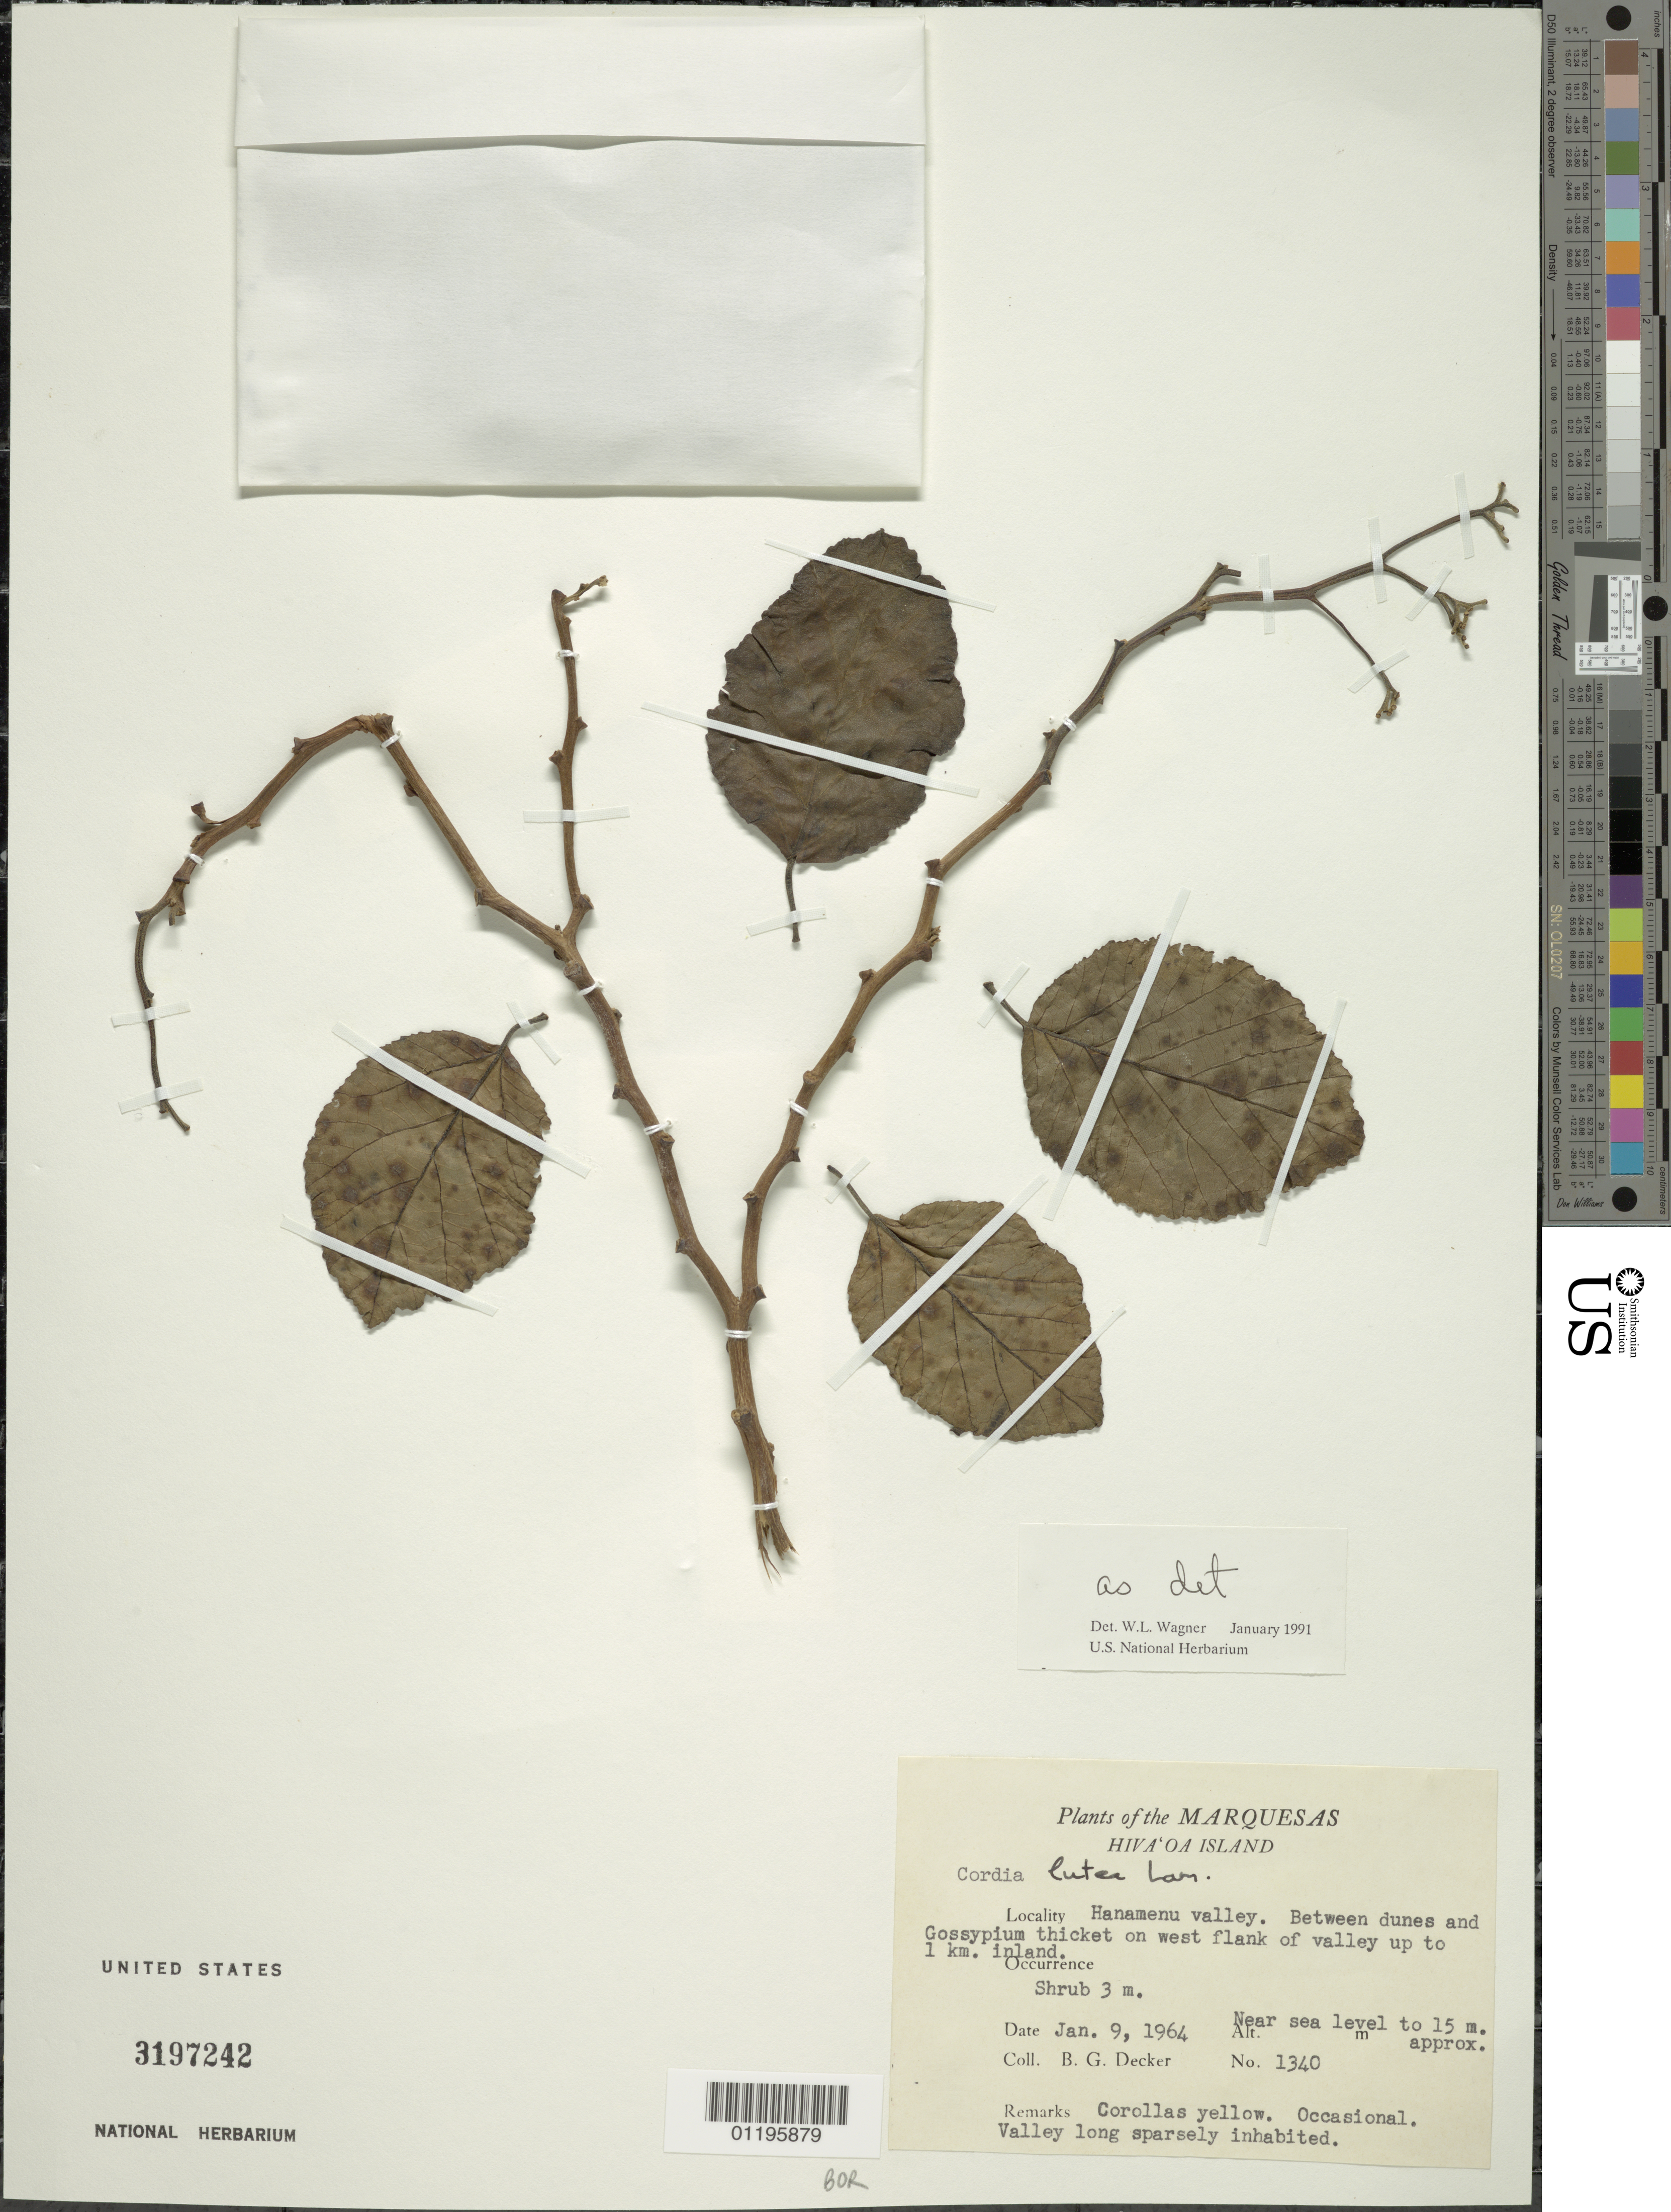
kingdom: Plantae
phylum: Tracheophyta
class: Magnoliopsida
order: Boraginales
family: Cordiaceae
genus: Cordia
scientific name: Cordia lutea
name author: Lam.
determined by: Wagner, W. L., (BOT), Smithsonian Institution - National Museum of Natural History (UNITED STATES)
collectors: B. G. Decker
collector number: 1340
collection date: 1964-01-09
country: French Polynesia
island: Hiva Oa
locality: Hanamenu Valley, between dunes and Gossypium thicket on W flank of valley up to 1 km inland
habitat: Occasional. Valley long sparsely inhabited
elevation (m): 0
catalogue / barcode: US 3197242